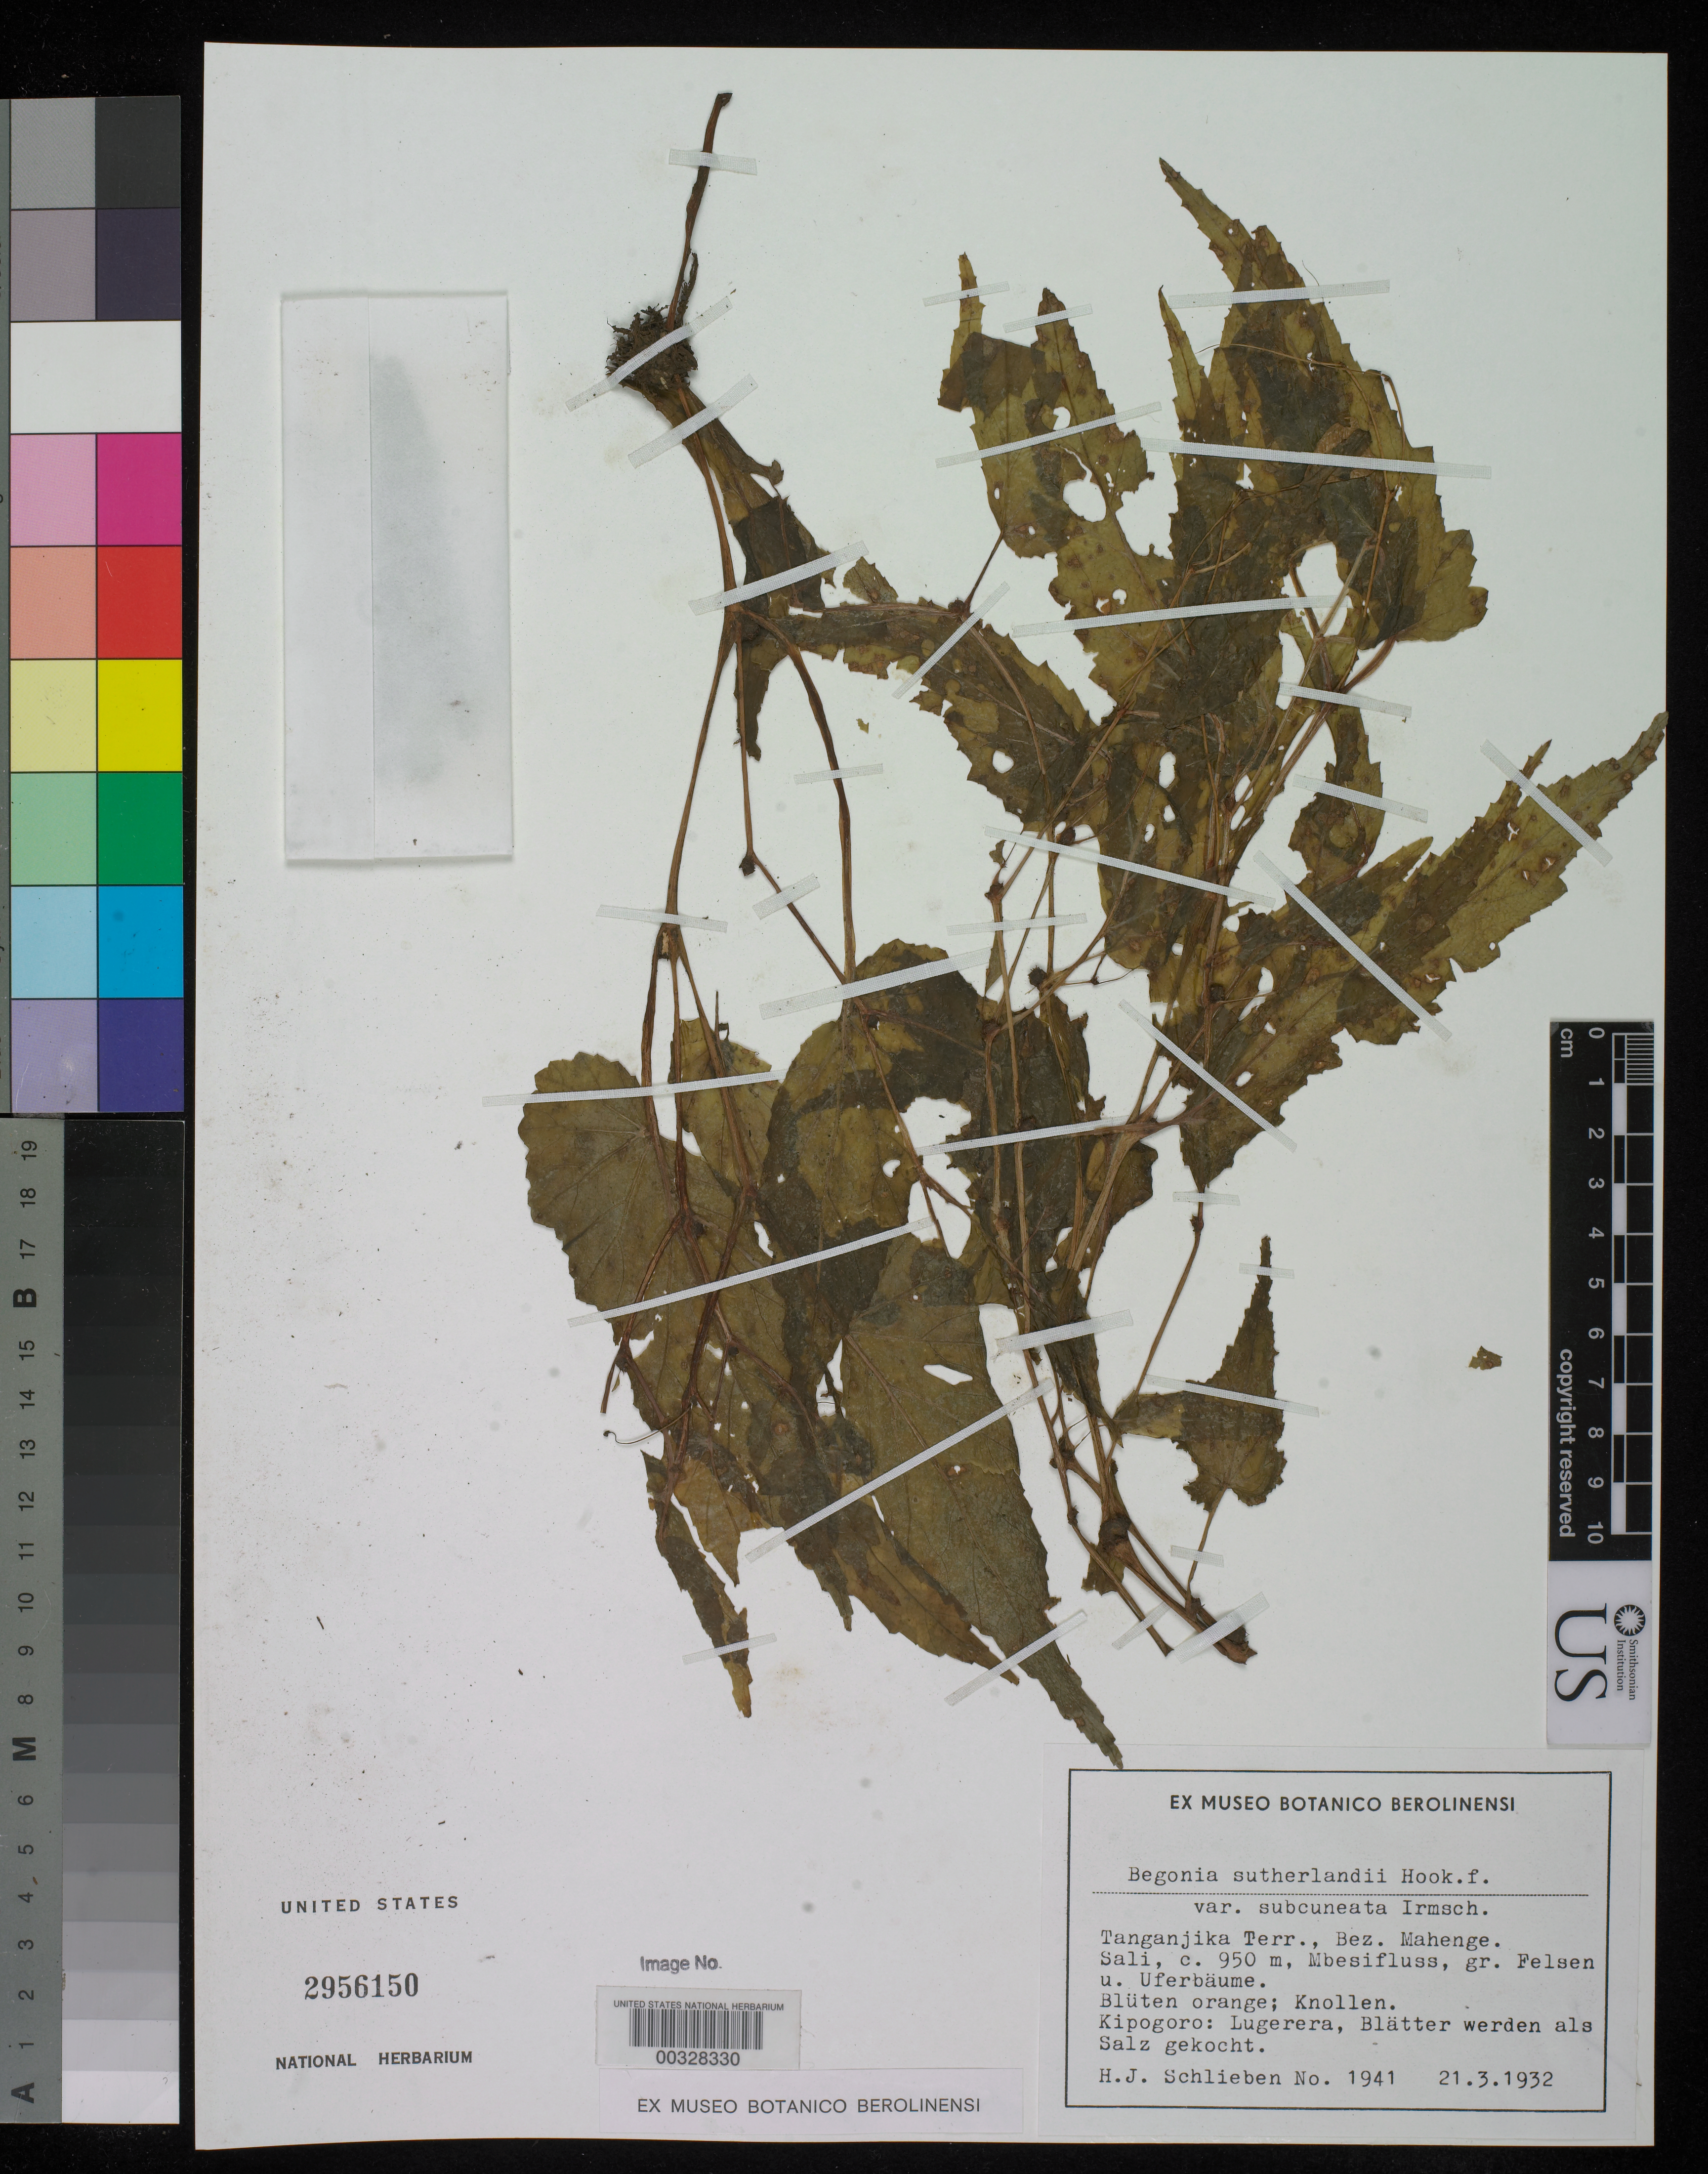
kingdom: Plantae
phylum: Tracheophyta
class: Magnoliopsida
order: Cucurbitales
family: Begoniaceae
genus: Begonia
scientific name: Begonia sutherlandii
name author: Hook. f.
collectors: H. J. Schlieben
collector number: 1941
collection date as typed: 21 Mar 1932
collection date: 1932-03-21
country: Tanzania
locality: Bez. mahenge, sali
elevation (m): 950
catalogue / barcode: US 2956150